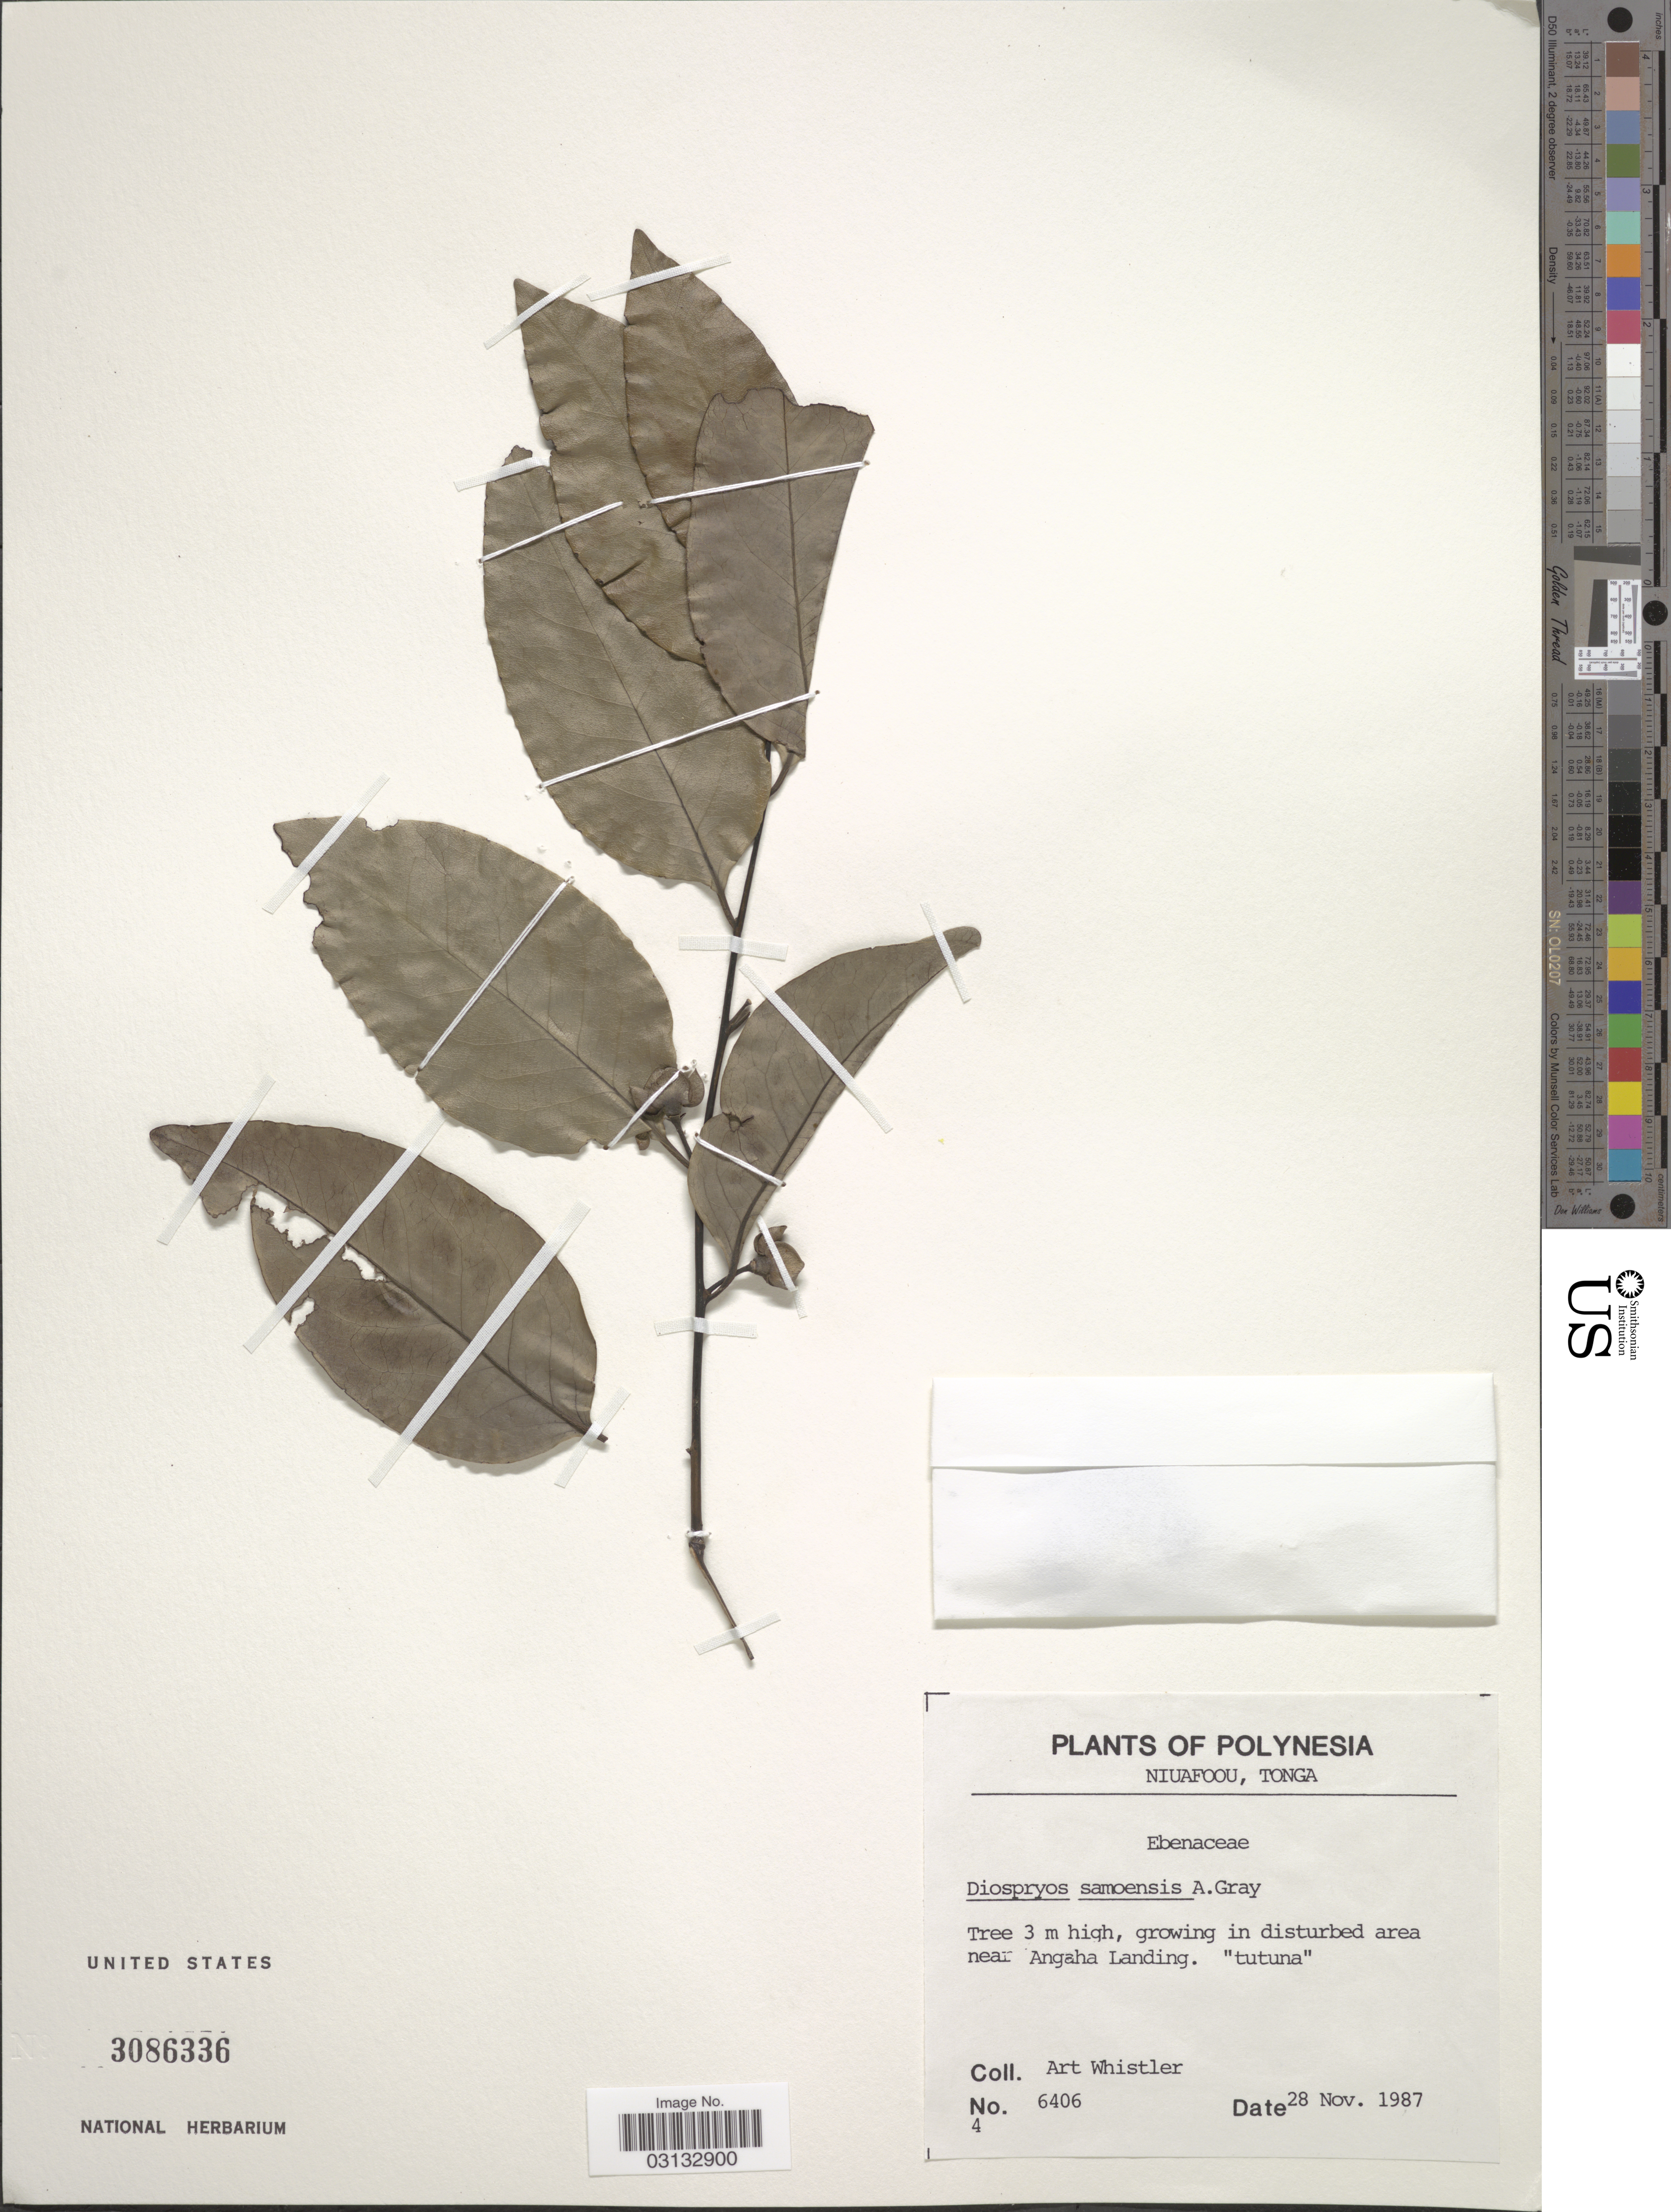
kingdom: Plantae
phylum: Tracheophyta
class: Magnoliopsida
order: Ericales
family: Ebenaceae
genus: Diospyros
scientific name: Diospyros samoensis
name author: A. Gray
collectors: A. Whistler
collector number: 6406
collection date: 1987-11-28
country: Tonga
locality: Polynesia, Niuafoou, Tonga, growing in disturbed area near Angaha Landing. "tutuna".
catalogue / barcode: US 3086336